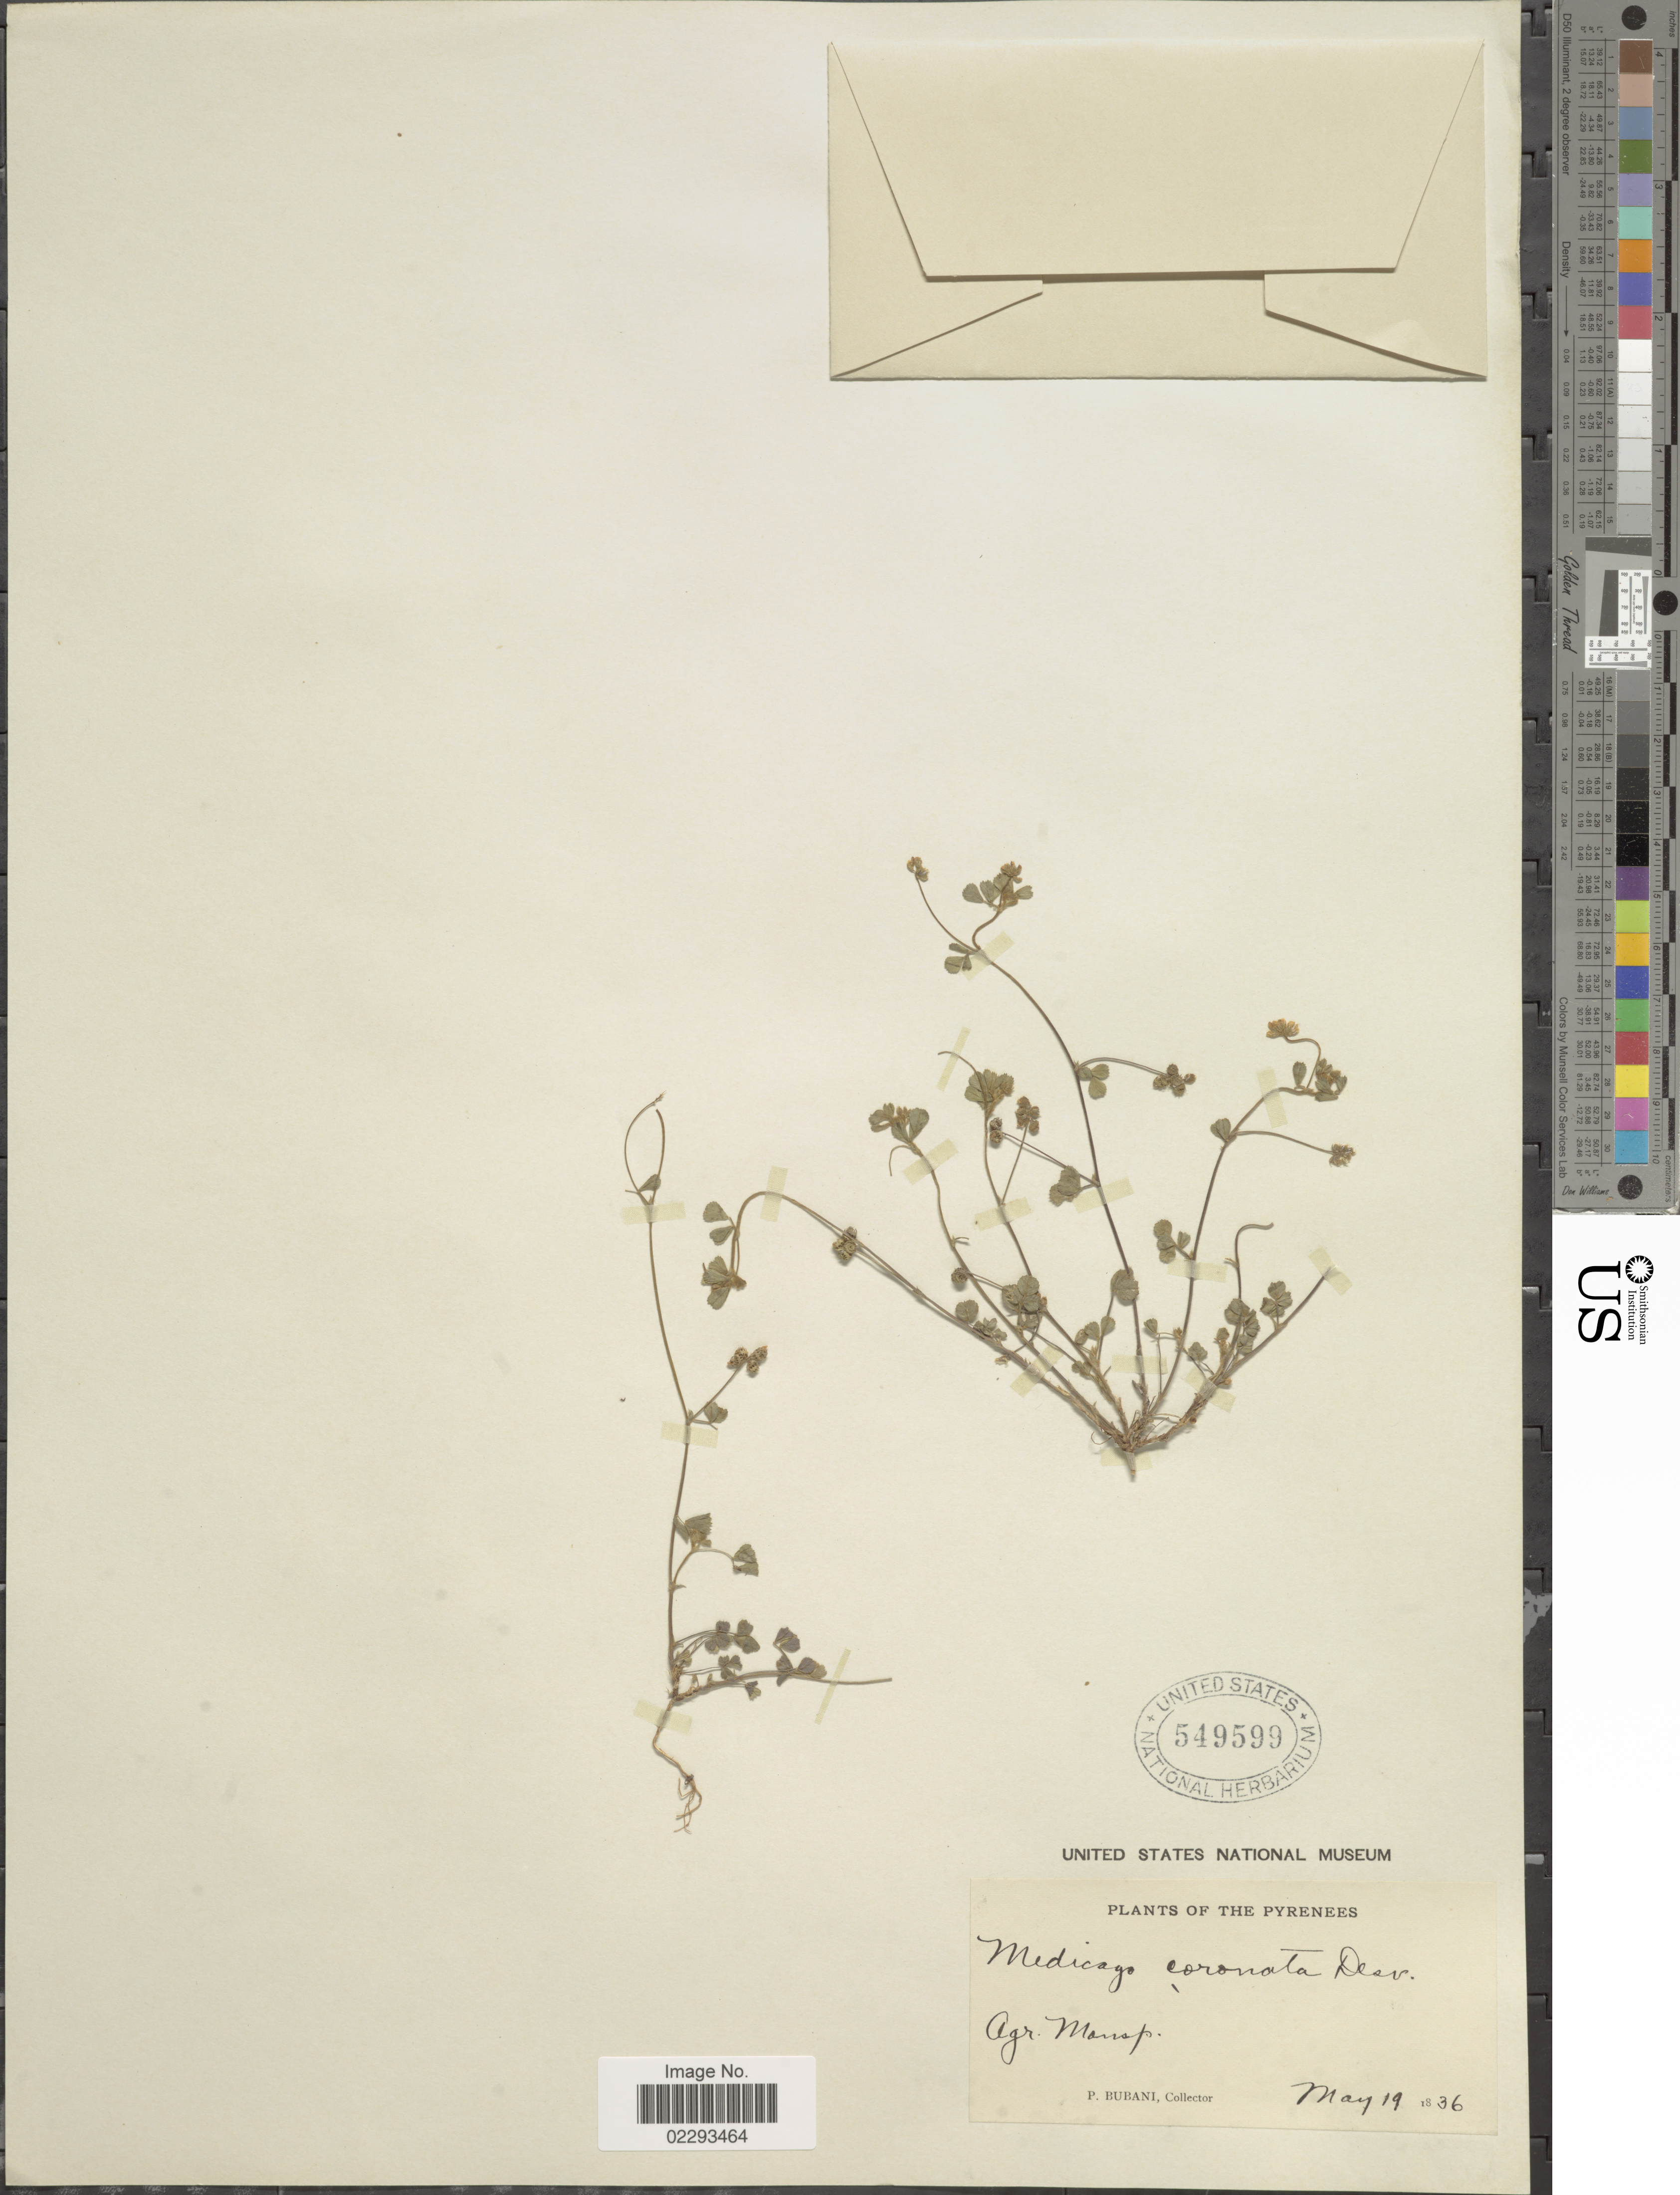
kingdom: Plantae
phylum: Tracheophyta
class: Magnoliopsida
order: Fabales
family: Fabaceae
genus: Medicago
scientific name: Medicago coronata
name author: (L.) Bartal.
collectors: P. Bubani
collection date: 1836-05-19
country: France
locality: Pyrenees. Agr. Monsp.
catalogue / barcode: US 549599